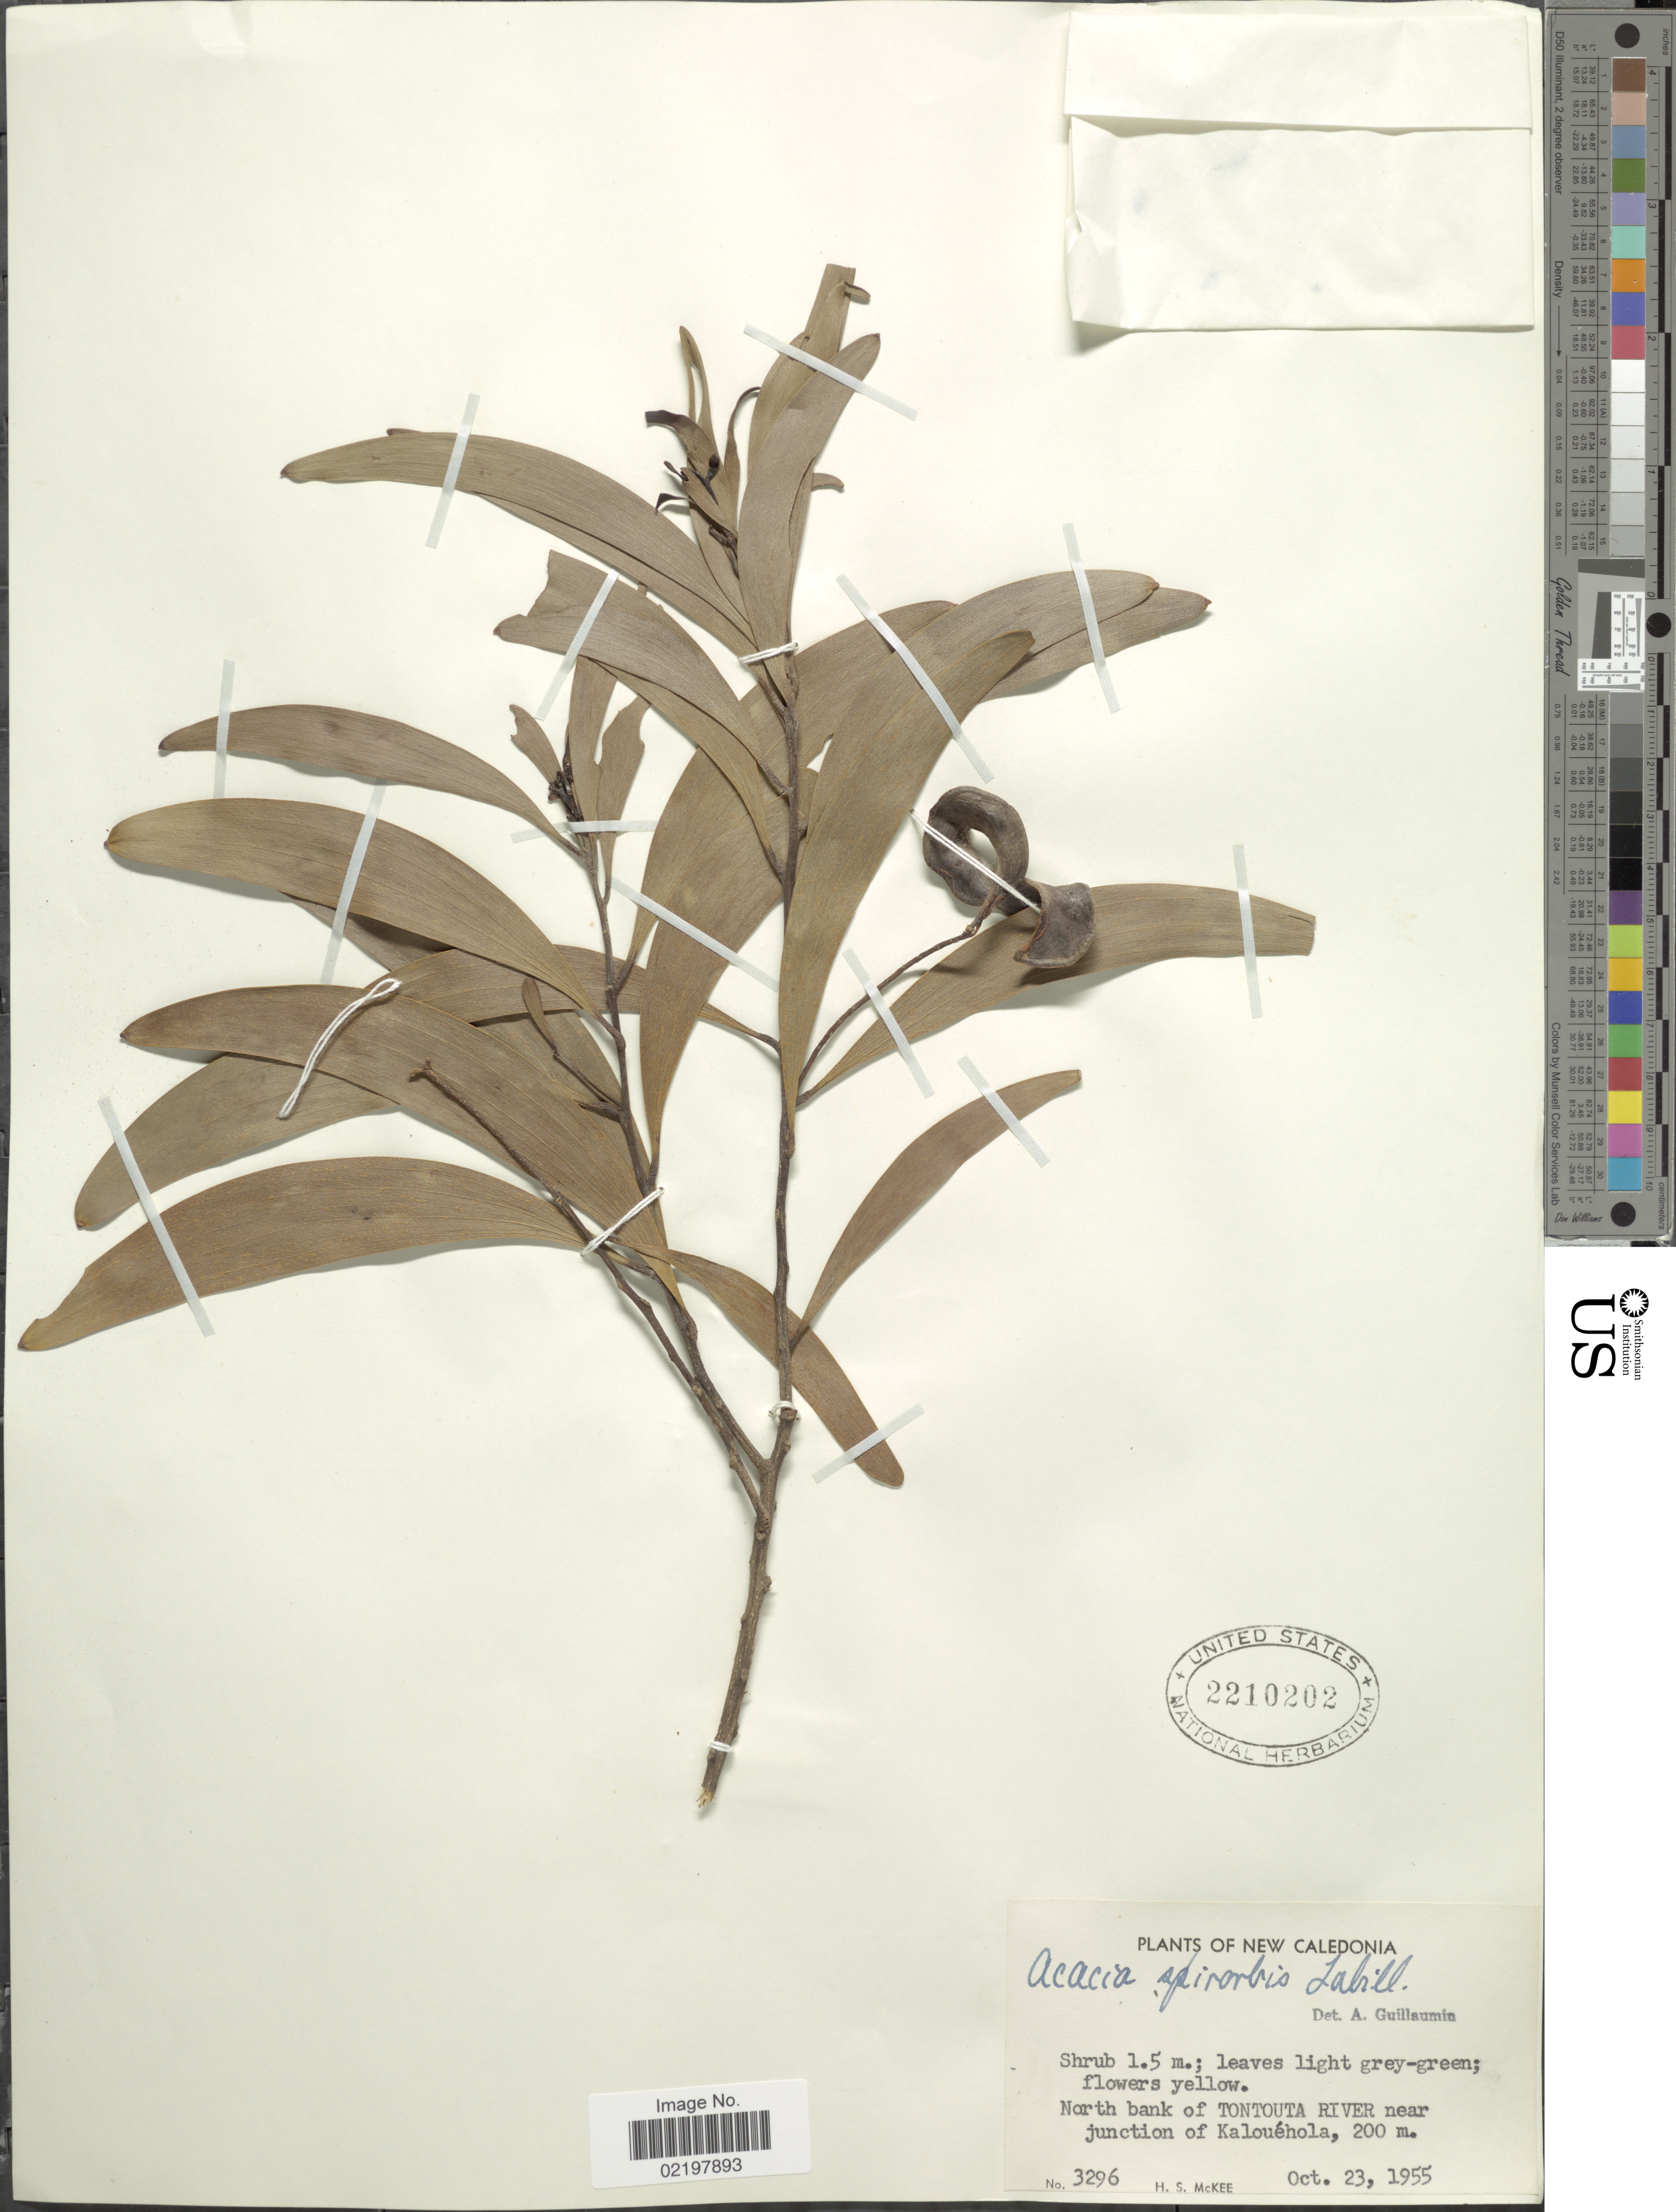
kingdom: Plantae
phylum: Tracheophyta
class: Magnoliopsida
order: Fabales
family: Fabaceae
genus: Acacia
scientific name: Acacia spirorbis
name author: Labill.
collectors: H. S. McKee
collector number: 3296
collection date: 1955-10-23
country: New Caledonia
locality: North bank of Tontouta River near junction of Kalouehola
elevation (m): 200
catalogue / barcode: US 2210202